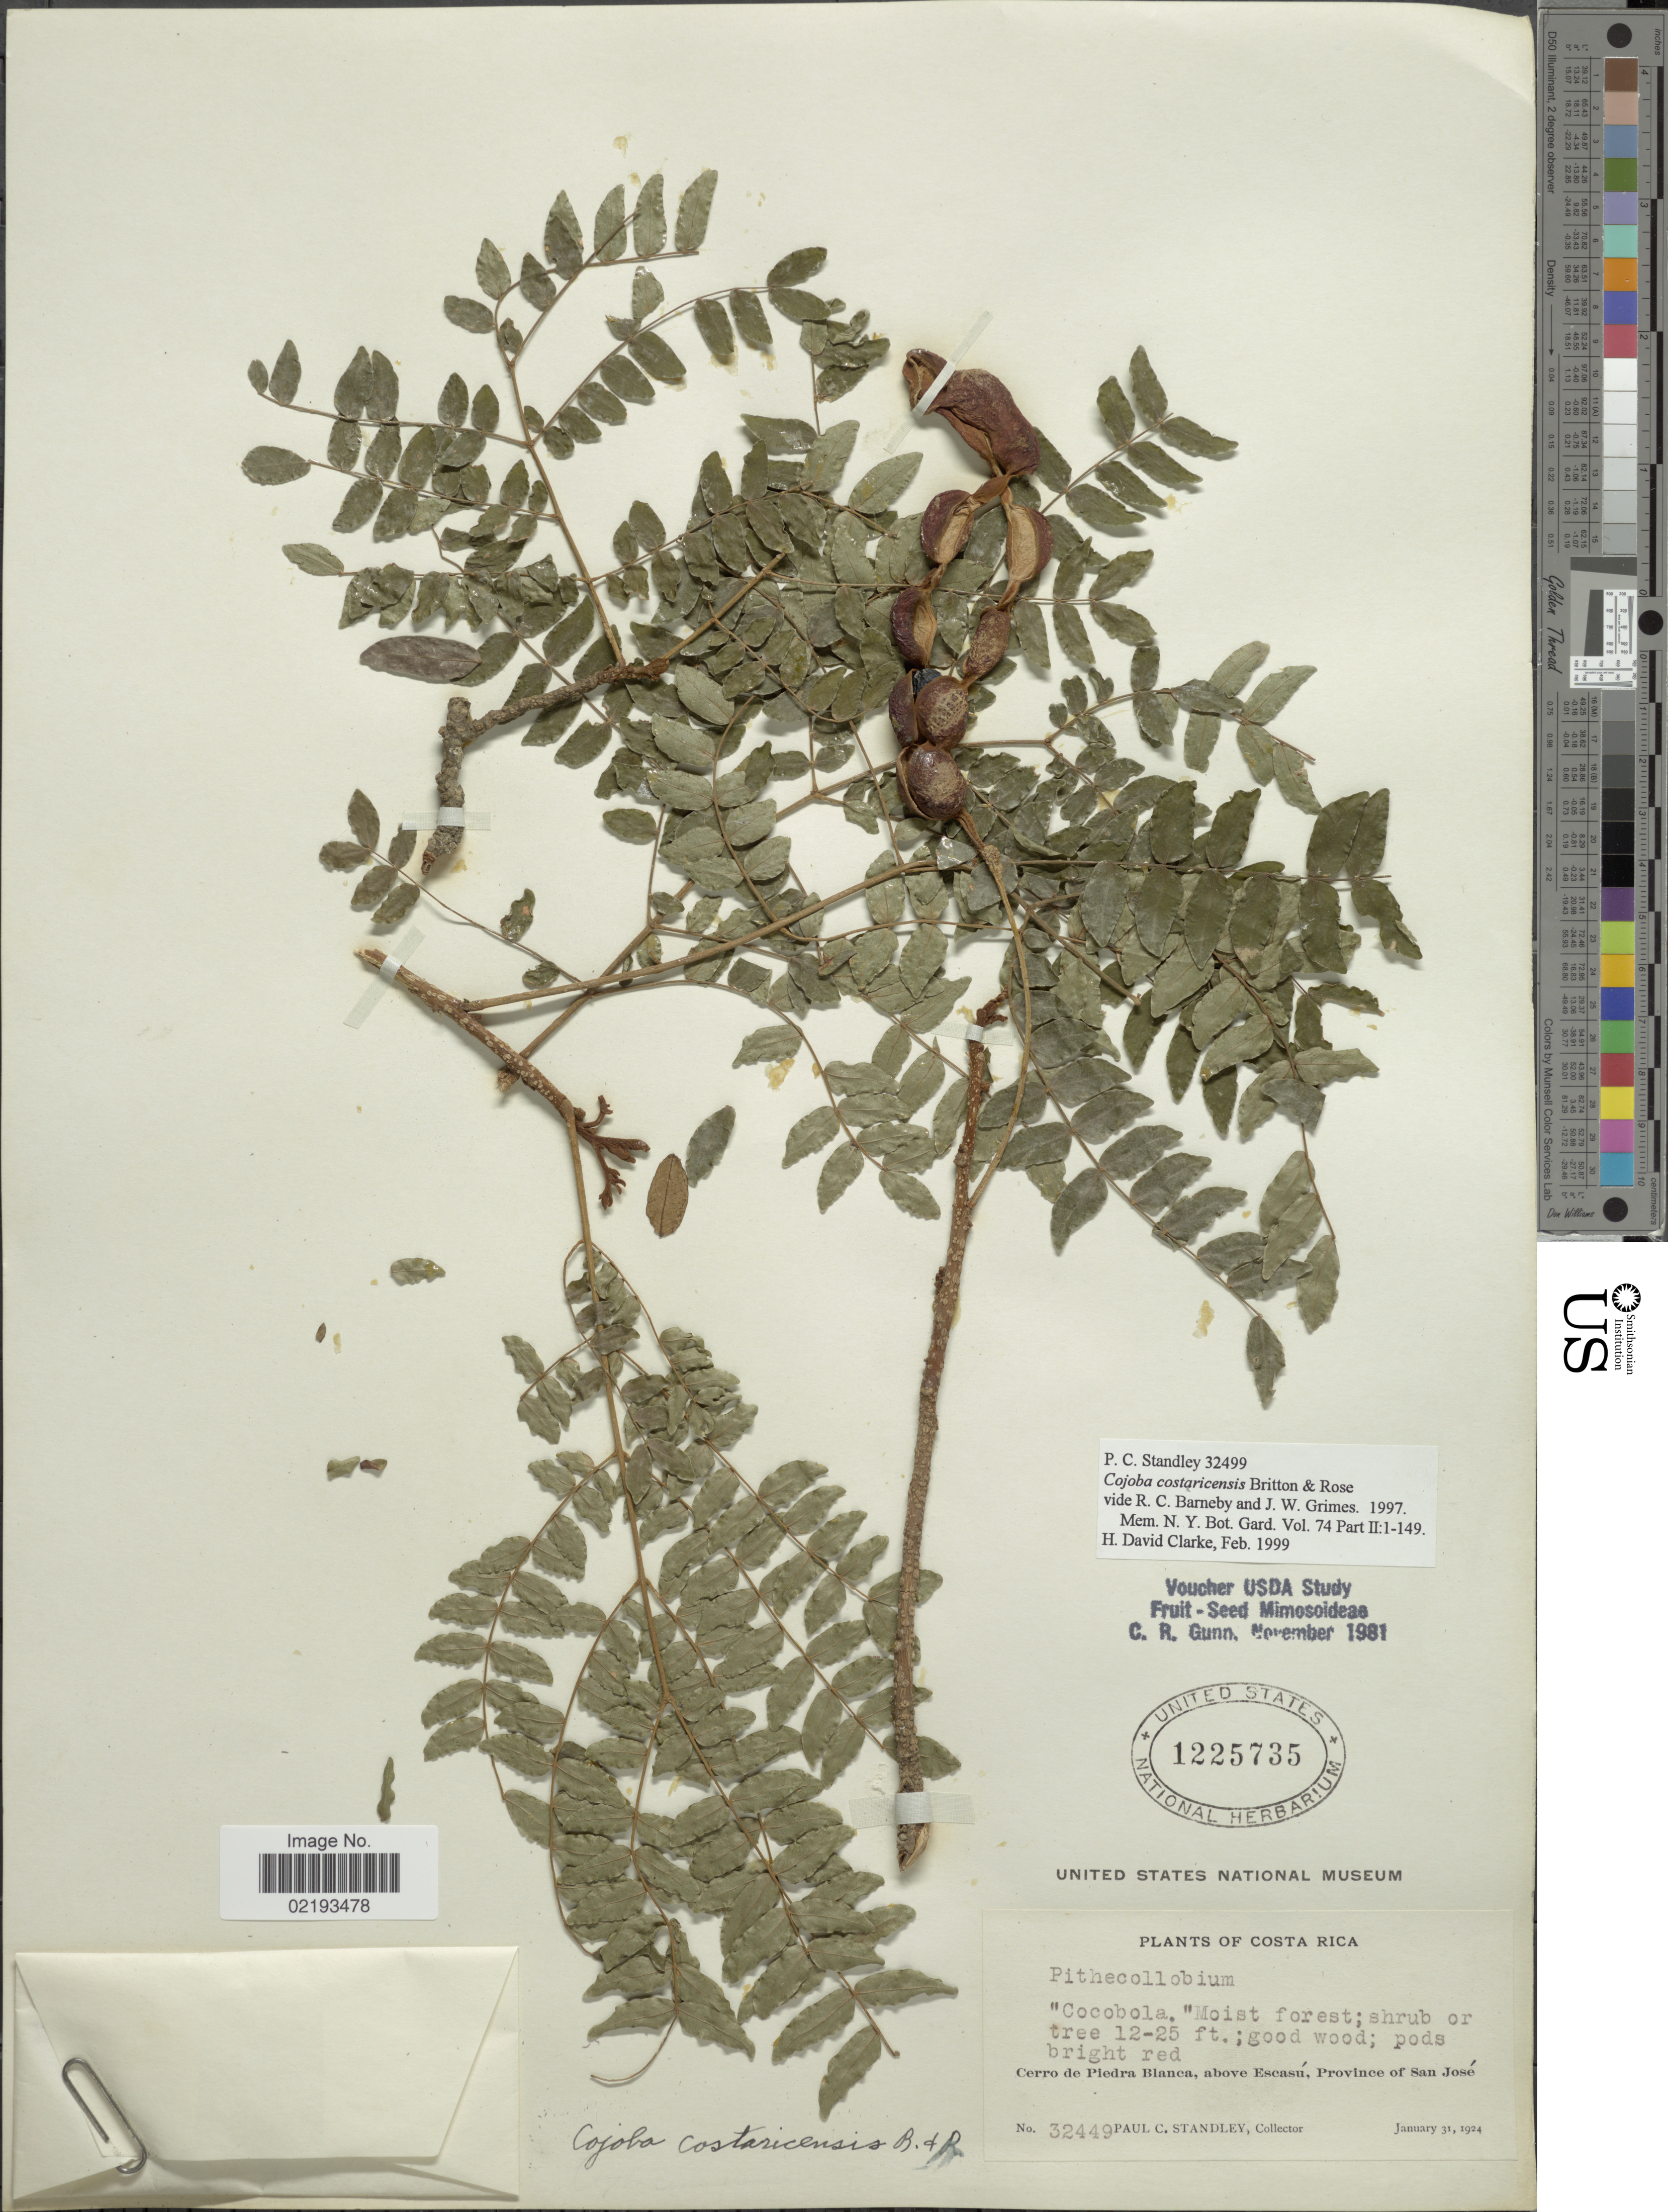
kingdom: Plantae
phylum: Tracheophyta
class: Magnoliopsida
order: Fabales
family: Fabaceae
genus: Cojoba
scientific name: Cojoba costaricensis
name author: Britton & Rose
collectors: P. C. Standley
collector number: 32449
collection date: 1924-01-31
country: Costa Rica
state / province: San José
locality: Cerro de Piedra Blanca, above Esacú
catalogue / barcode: US 1225735